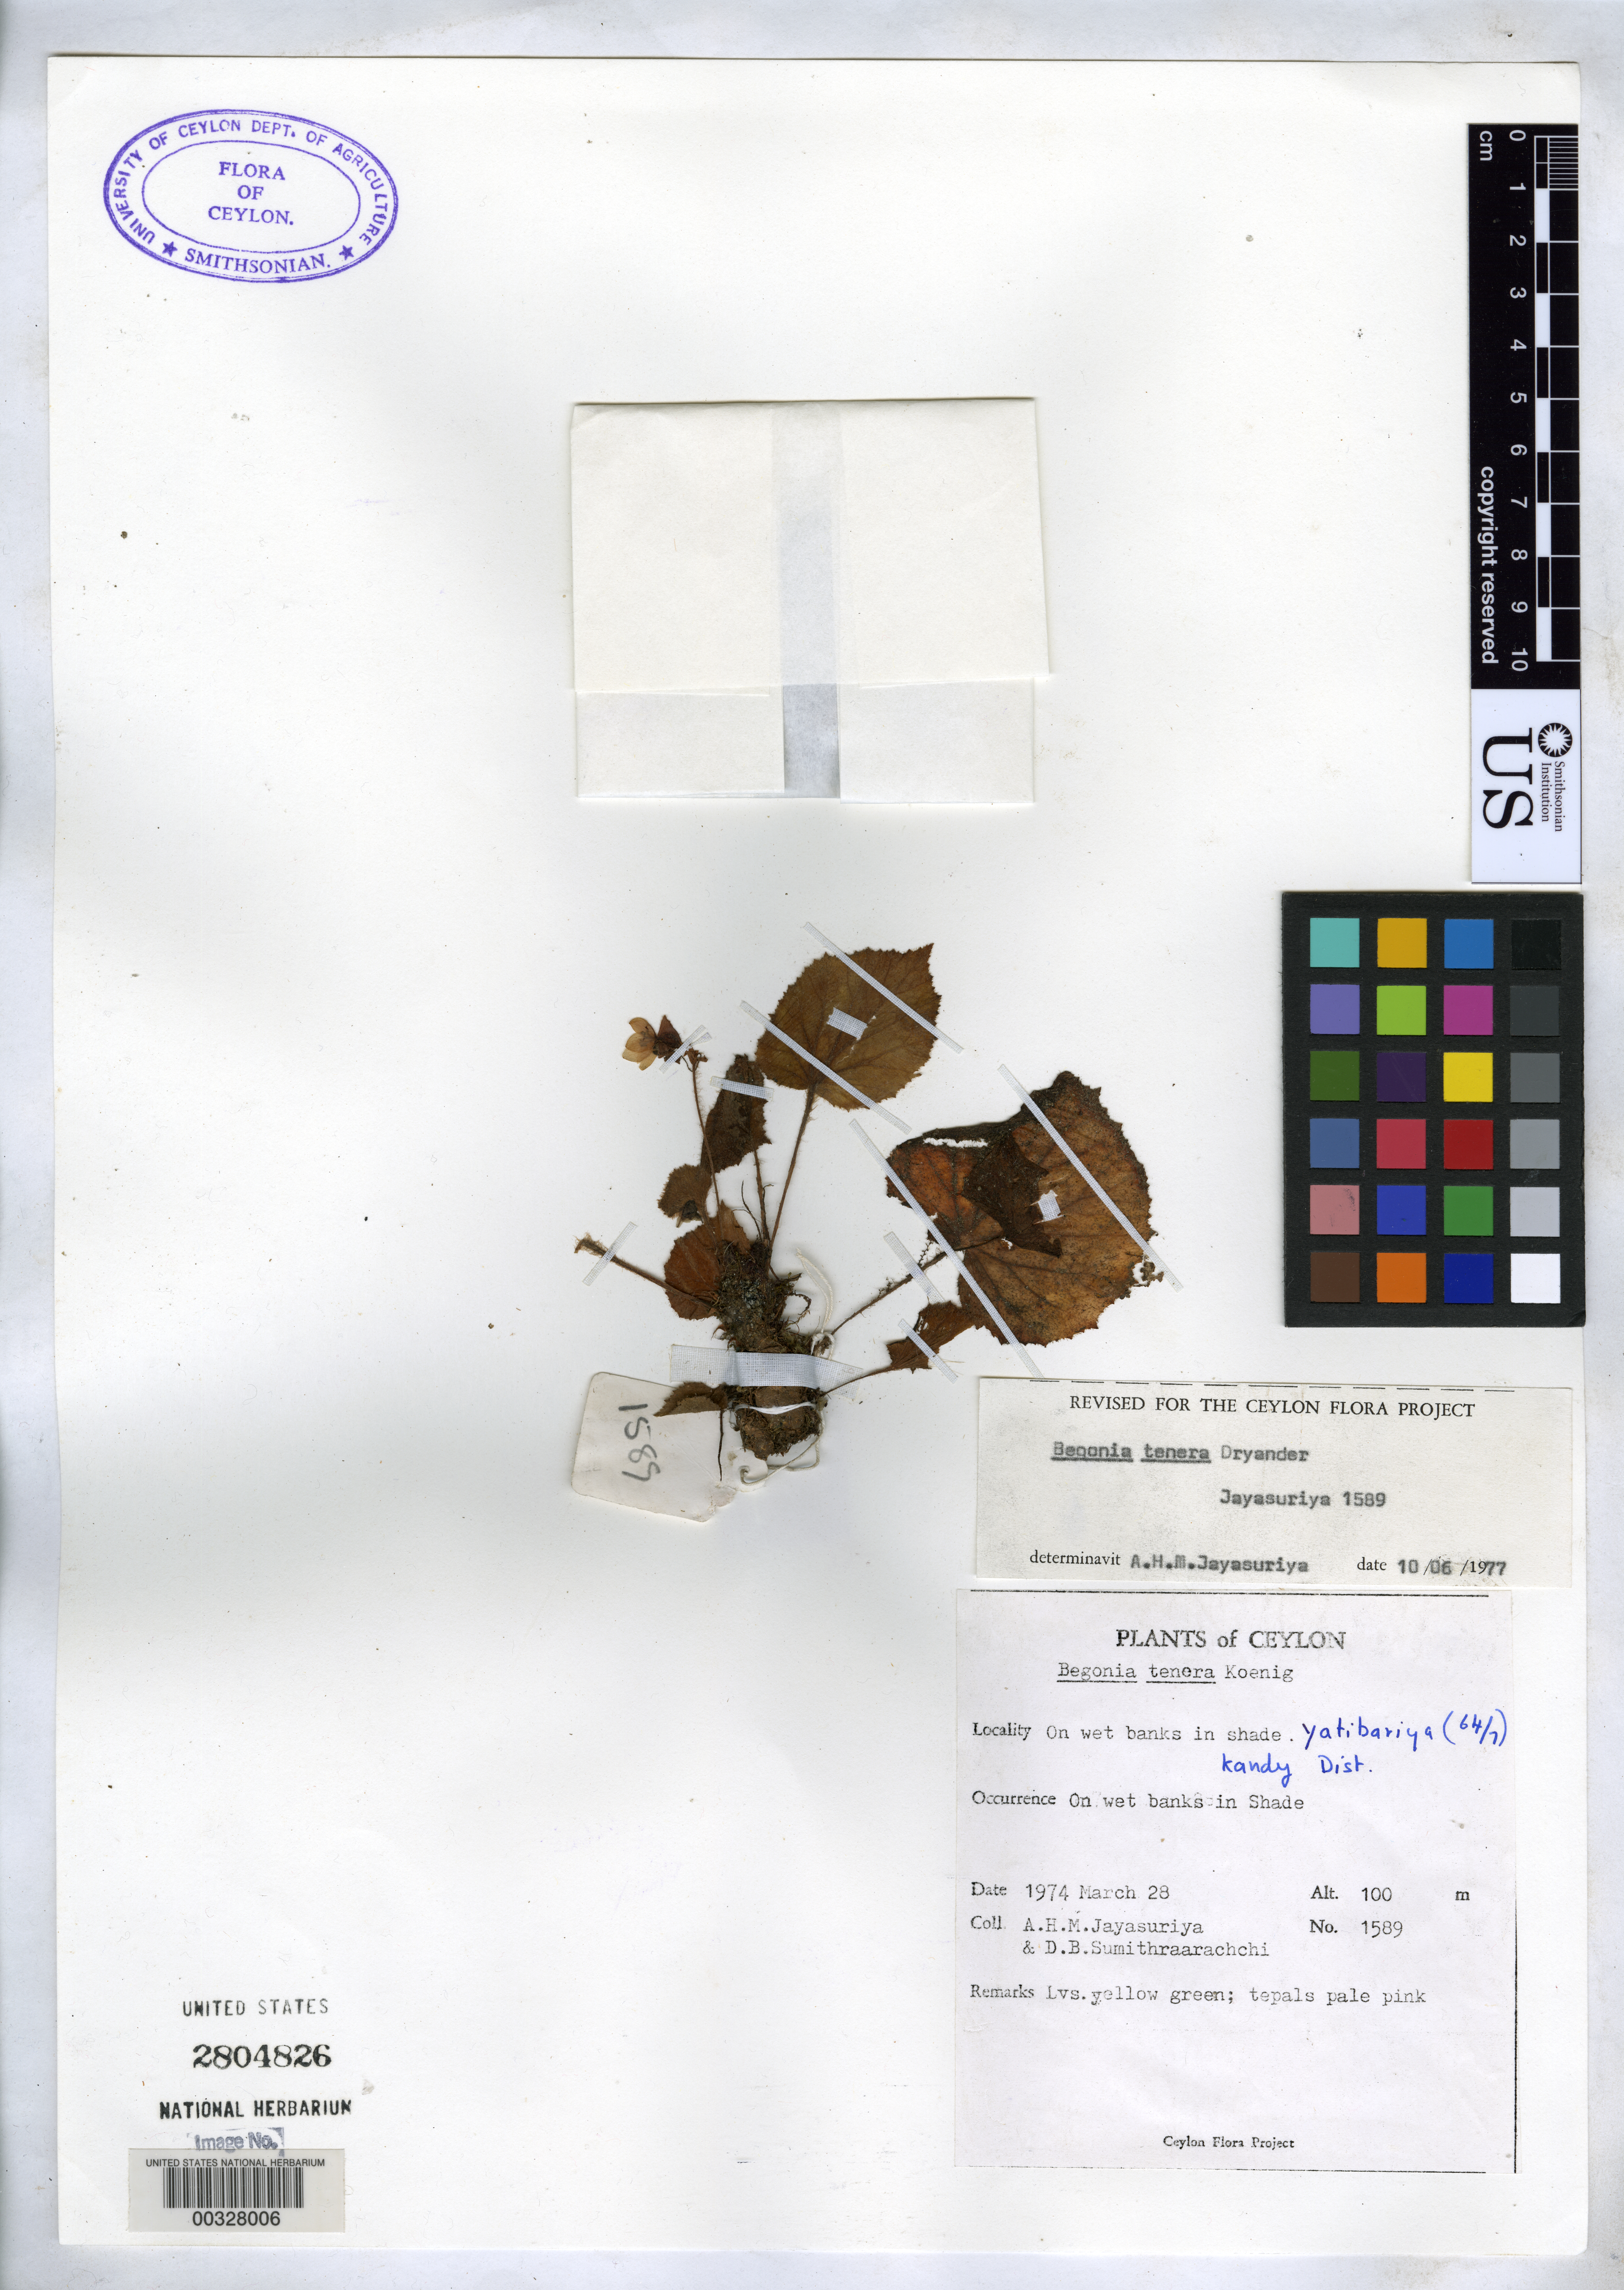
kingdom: Plantae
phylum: Tracheophyta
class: Magnoliopsida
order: Cucurbitales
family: Begoniaceae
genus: Begonia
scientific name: Begonia tenera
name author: Dryand.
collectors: A. H. Jayasuriya & D. B. Sumithraarachchi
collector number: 1589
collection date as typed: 28 Mar 1974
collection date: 1974-03-28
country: Sri Lanka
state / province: Central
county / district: Kandy Dist.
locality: Yatibariya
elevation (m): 160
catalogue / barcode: US 2804826